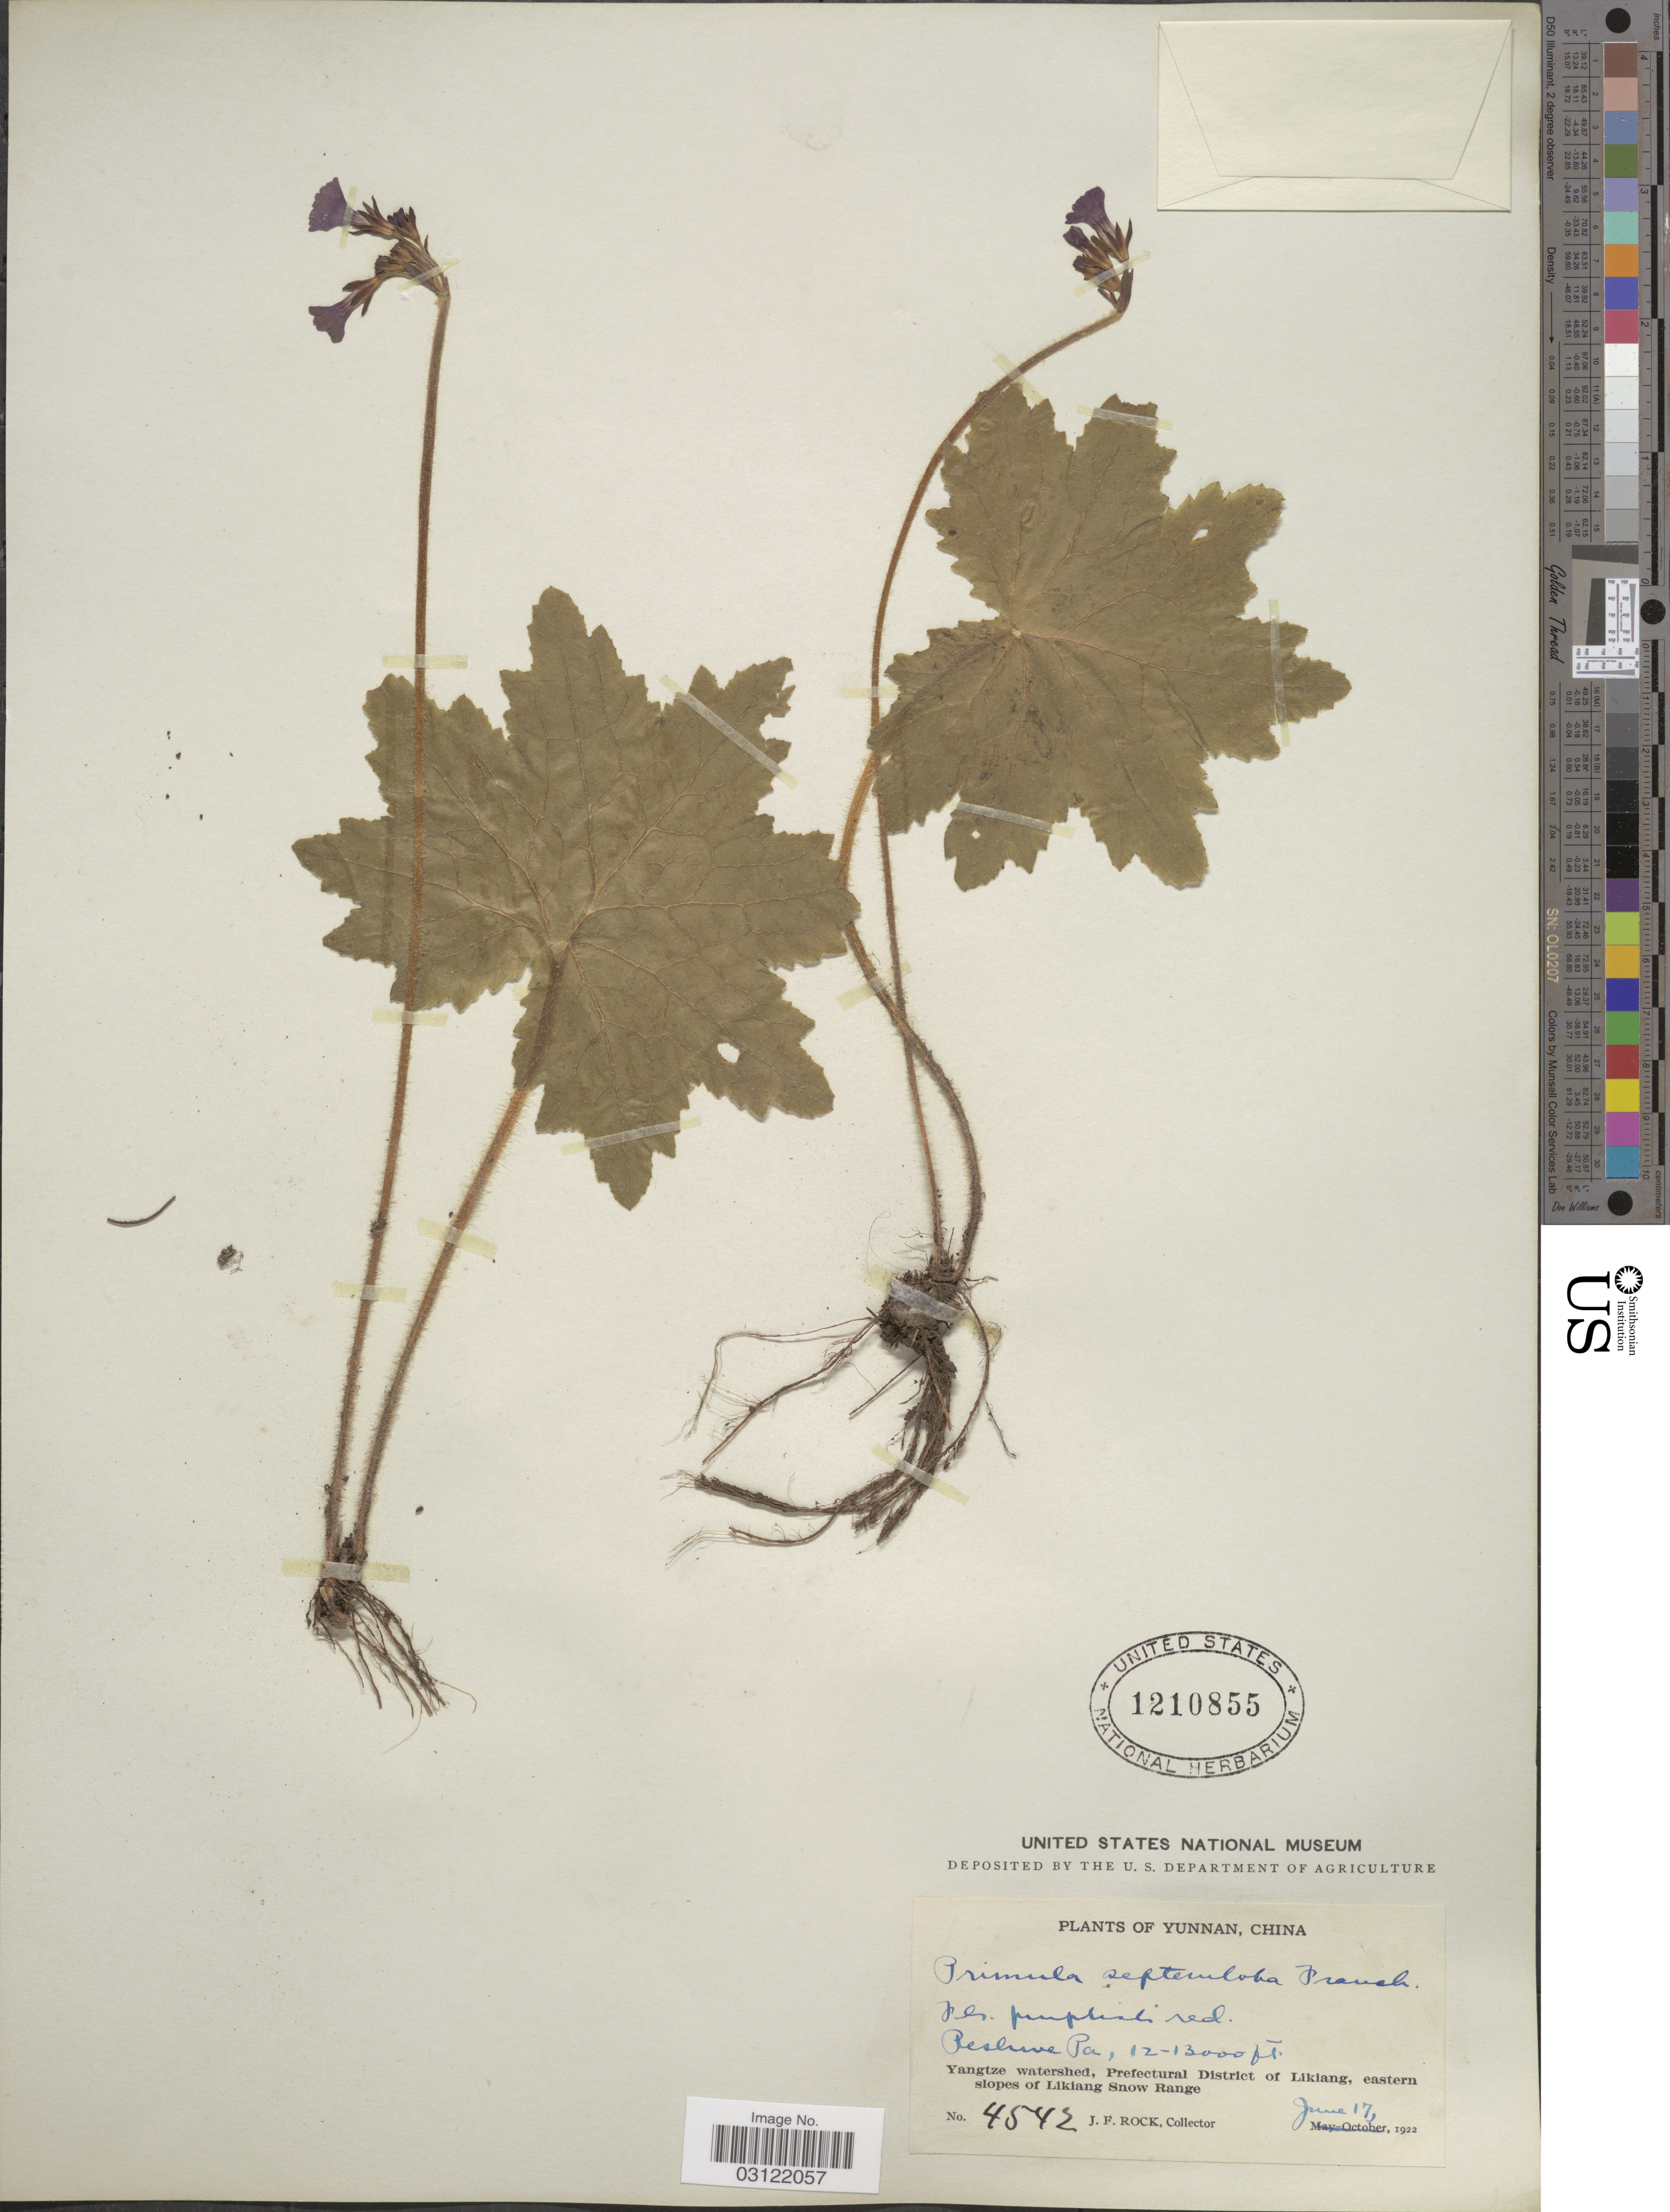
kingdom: Plantae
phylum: Tracheophyta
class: Magnoliopsida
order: Ericales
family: Primulaceae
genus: Primula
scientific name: Primula septemloba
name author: Franch.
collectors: J. Rock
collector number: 4542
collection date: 1922-06-17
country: China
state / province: Yunnan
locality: Peshive Pa, Yangtze watershed, Prefectural District of Likiang, eastern slopes of Likiang Snow Range.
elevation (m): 3658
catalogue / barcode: US 1210855